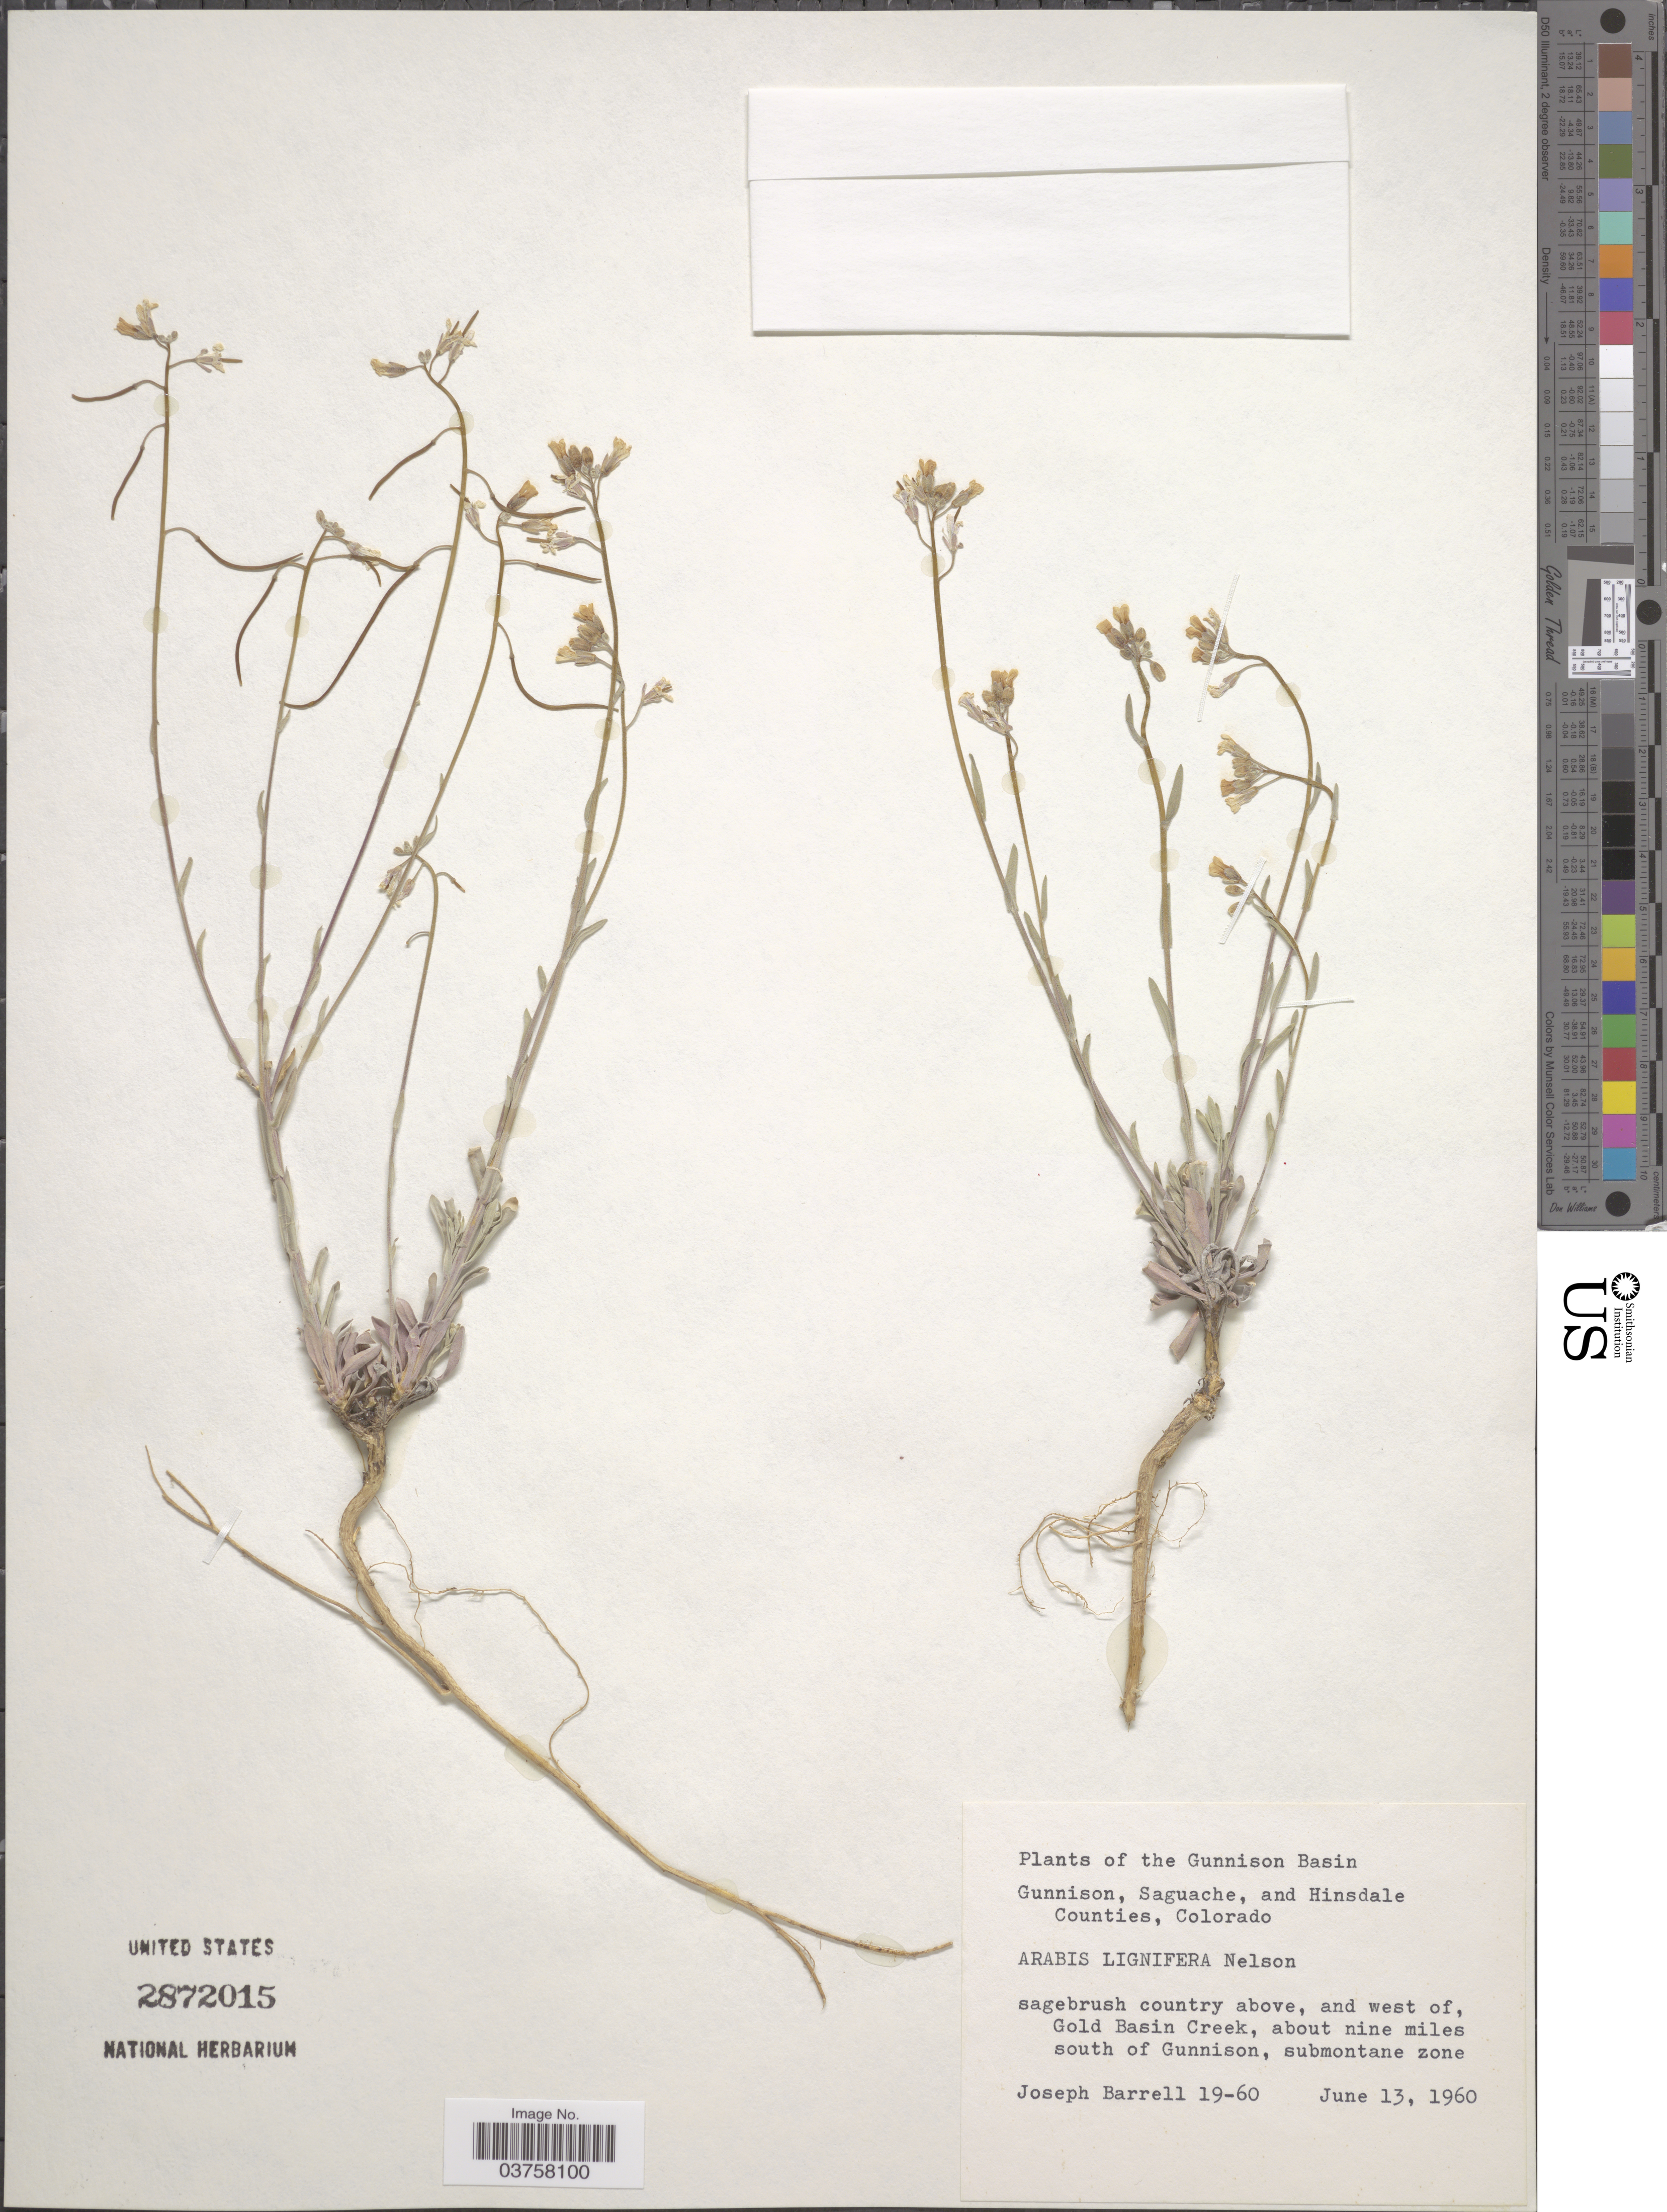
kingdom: Plantae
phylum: Tracheophyta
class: Magnoliopsida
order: Brassicales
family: Brassicaceae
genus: Arabis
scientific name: Arabis lignifera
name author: A. Nelson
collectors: J. Barrell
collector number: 19-60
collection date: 1960-06-13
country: United States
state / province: Colorado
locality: The Gunnison Basin. Above and west of Gold Basin Creek, about nine miles south of Gunnison, submontane zone.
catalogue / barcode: US 2872015